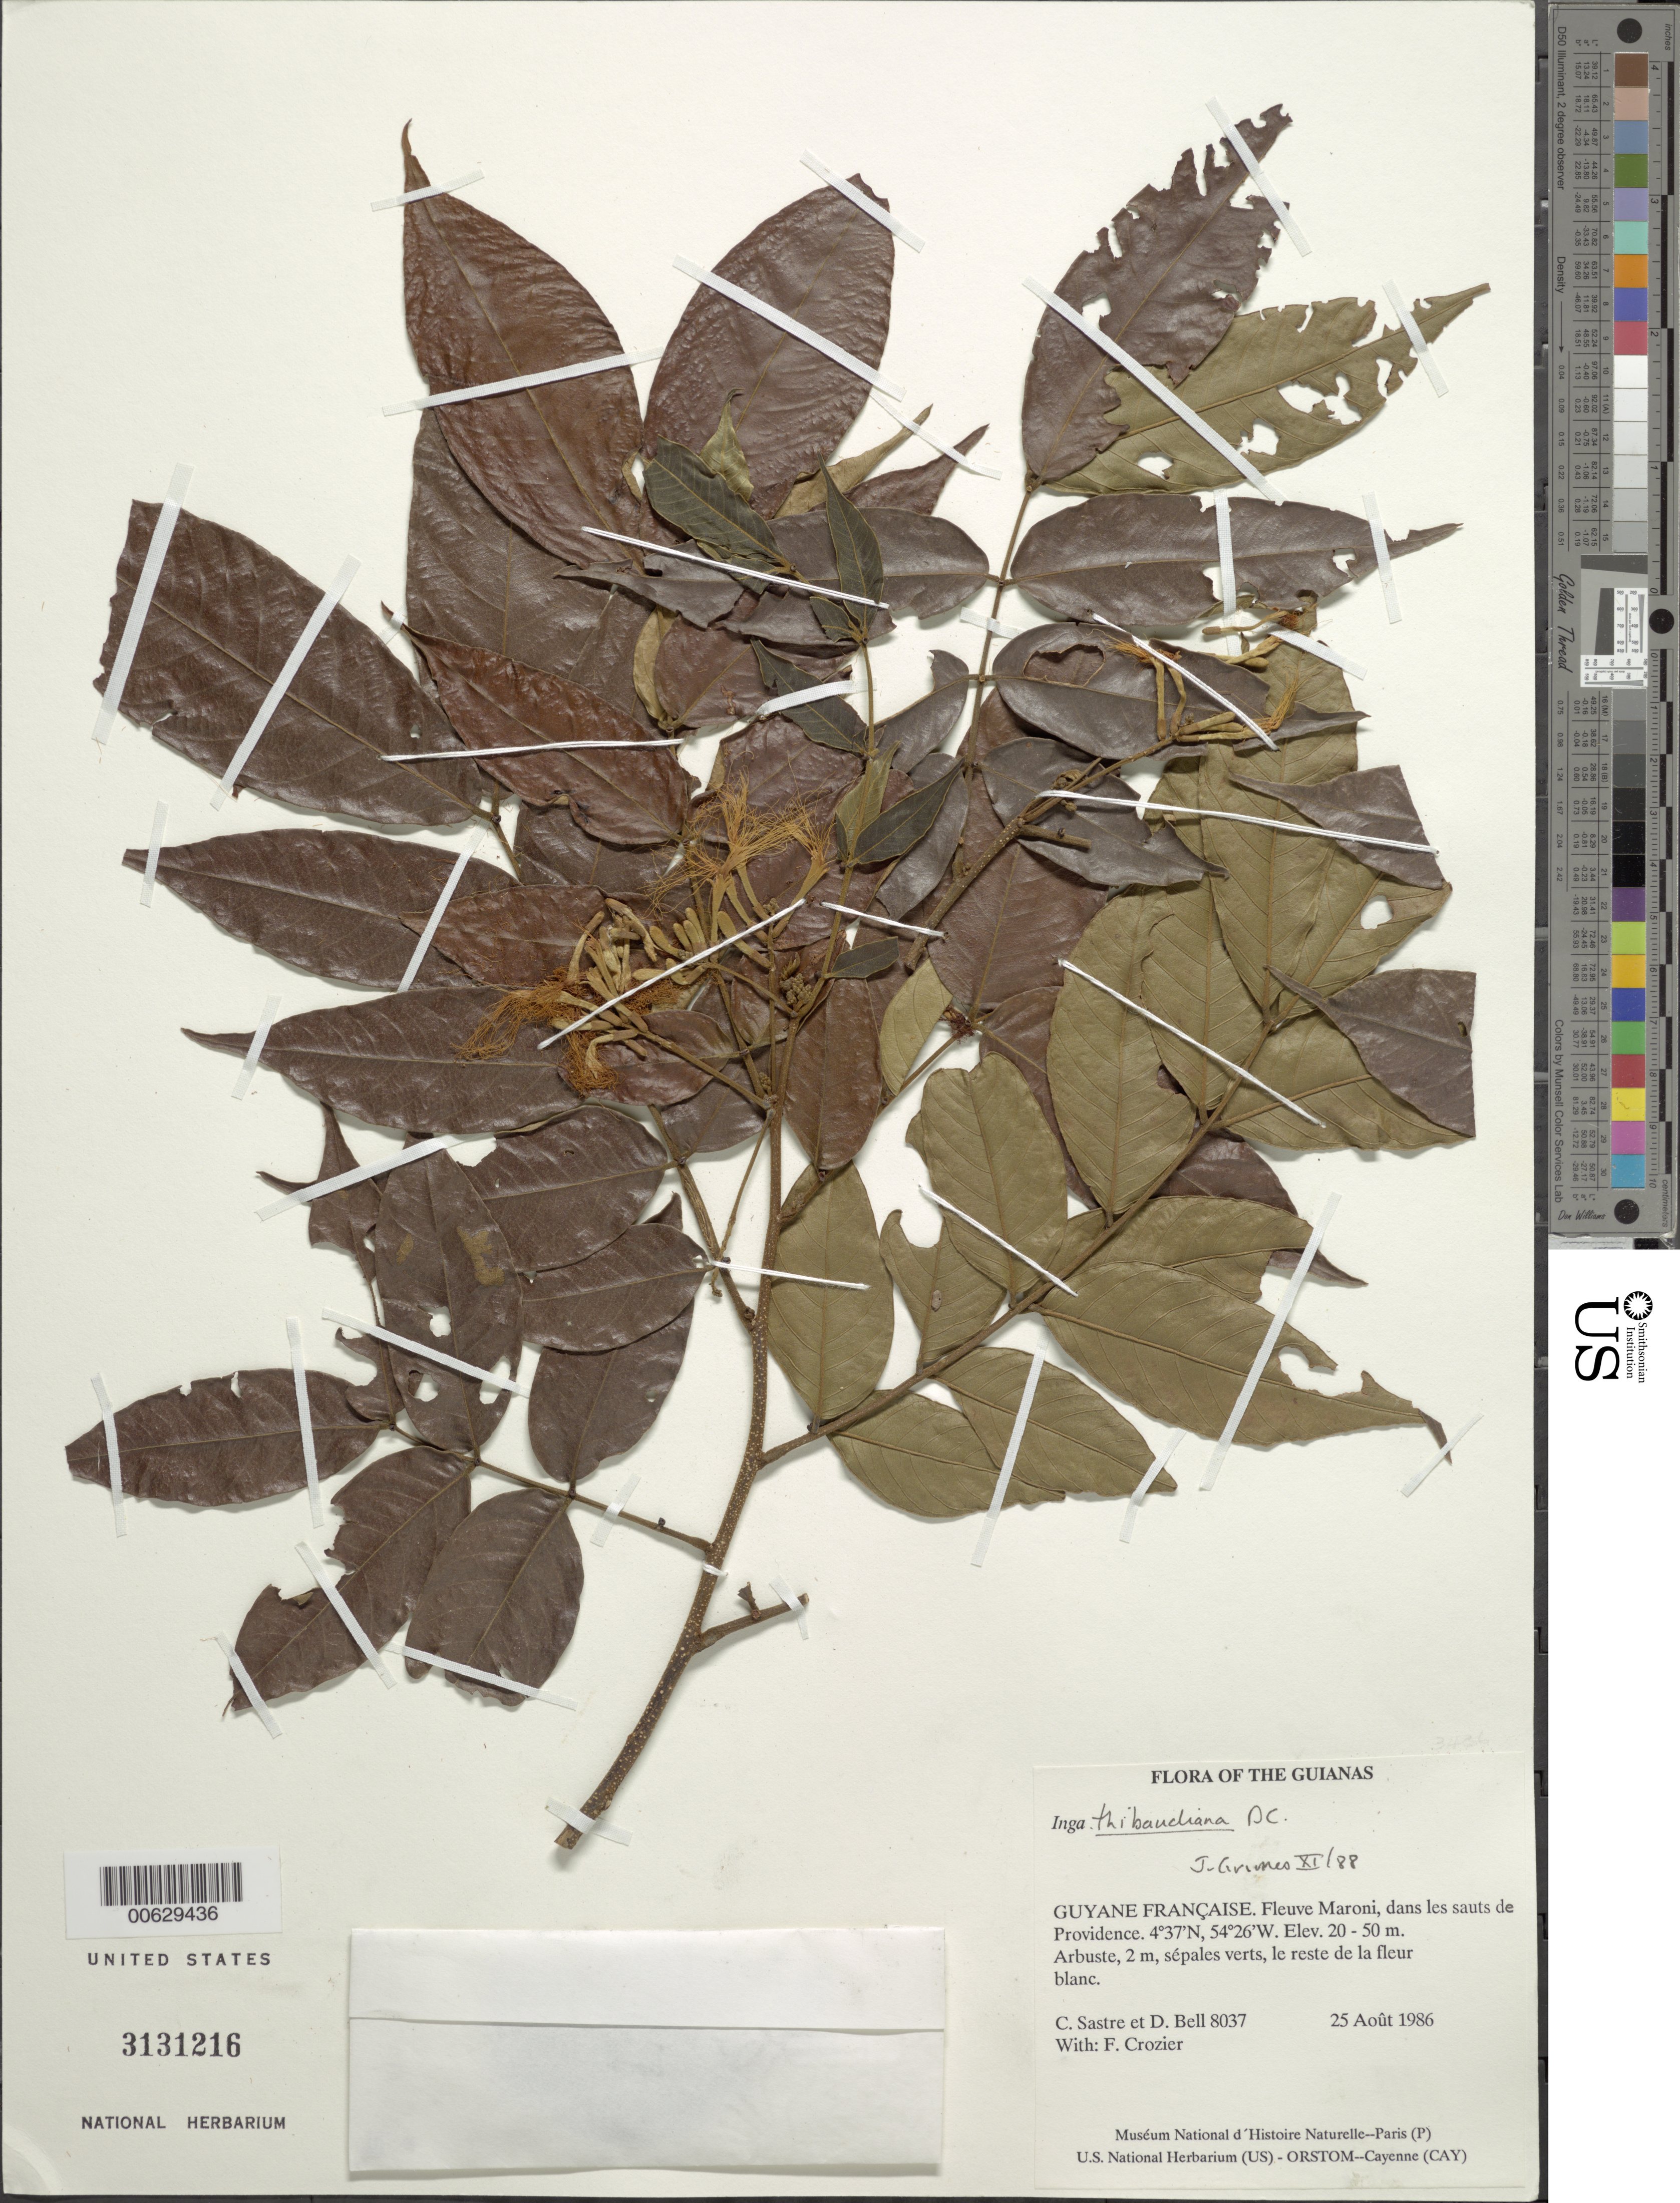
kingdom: Plantae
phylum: Tracheophyta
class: Magnoliopsida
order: Fabales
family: Fabaceae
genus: Inga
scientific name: Inga thibaudiana subsp. thibaudiana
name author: DC.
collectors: C. H. L. Sastre, D. A. Bell & F. Crozier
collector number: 8037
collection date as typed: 25 August 1986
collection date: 1986-08-25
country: French Guiana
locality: Fleuve Maroni, dans les sauts de Providence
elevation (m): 20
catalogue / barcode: US 3131216